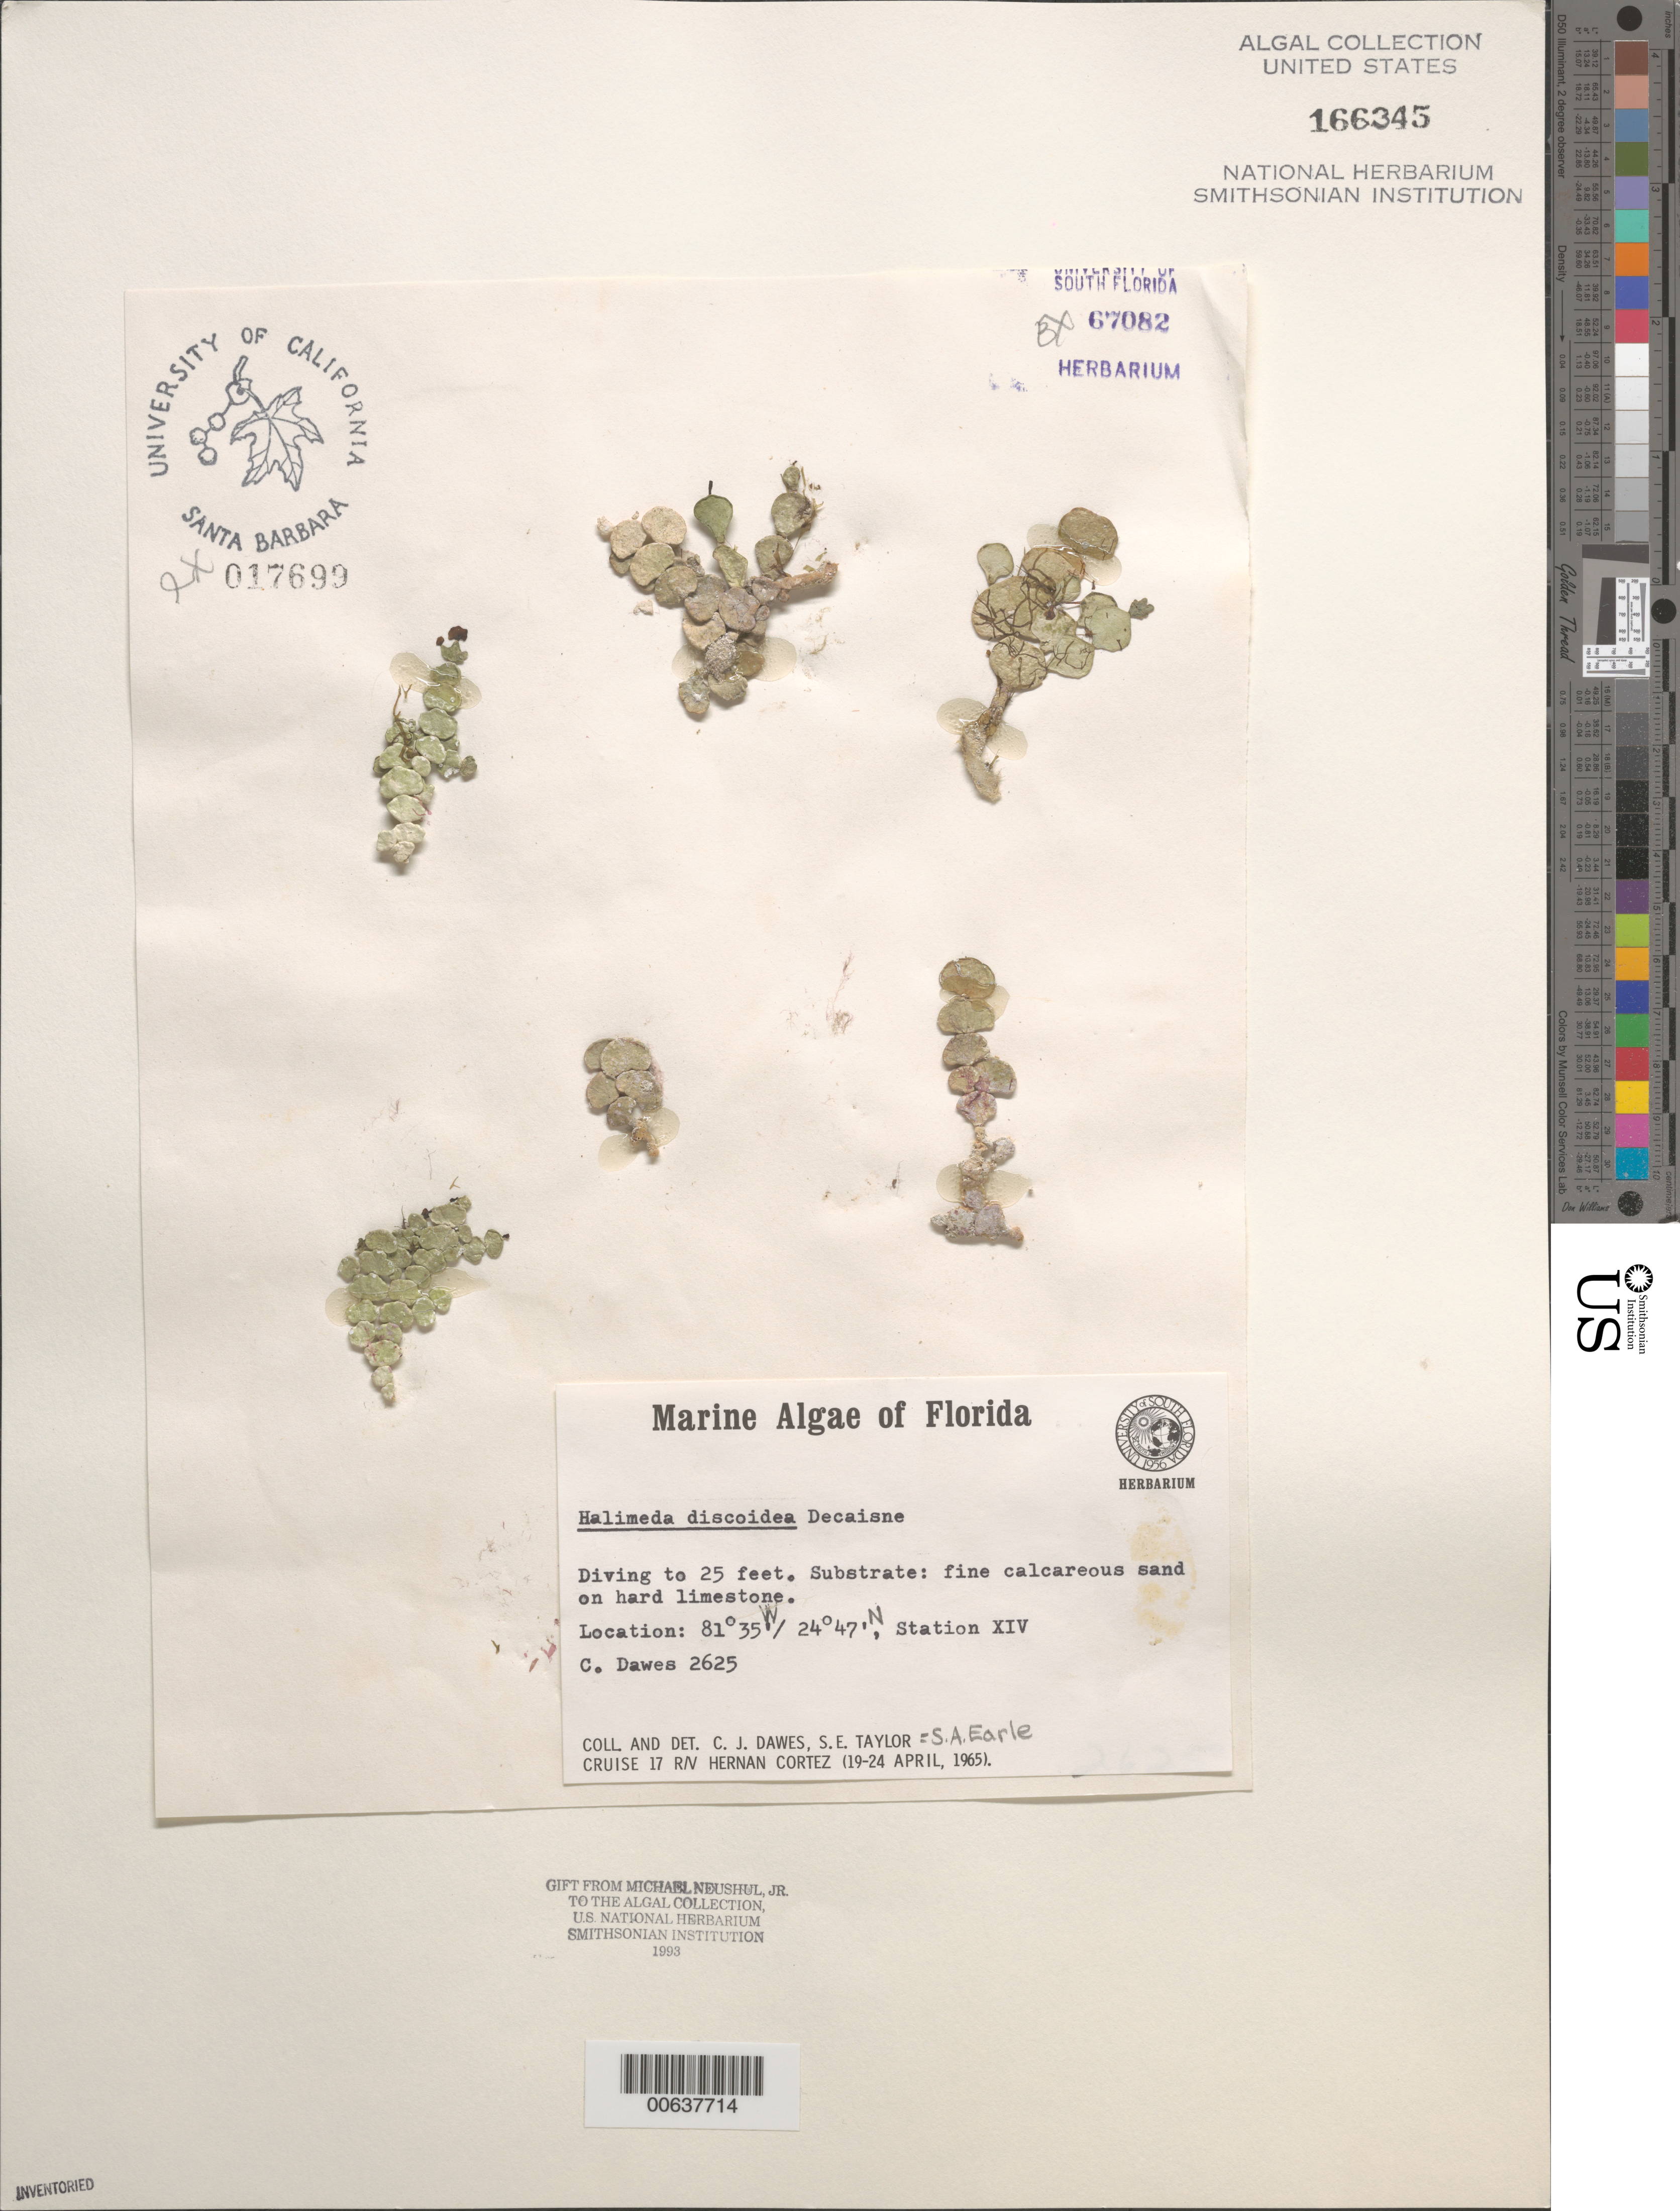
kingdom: Plantae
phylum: Chlorophyta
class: Ulvophyceae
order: Bryopsidales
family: Halimedaceae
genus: Halimeda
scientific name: Halimeda discoidea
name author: Decne.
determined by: Dawes, C. J.; Earle, S. A.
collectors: C. Dawes & S. A. Earle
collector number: CJD 2625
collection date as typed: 19 Apr 1965 to 24 Apr 1965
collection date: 1965-04-19/1965-04-24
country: United States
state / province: Florida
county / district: Monroe County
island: Florida Keys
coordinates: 24 47' N, 81 35' W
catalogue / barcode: US 166345